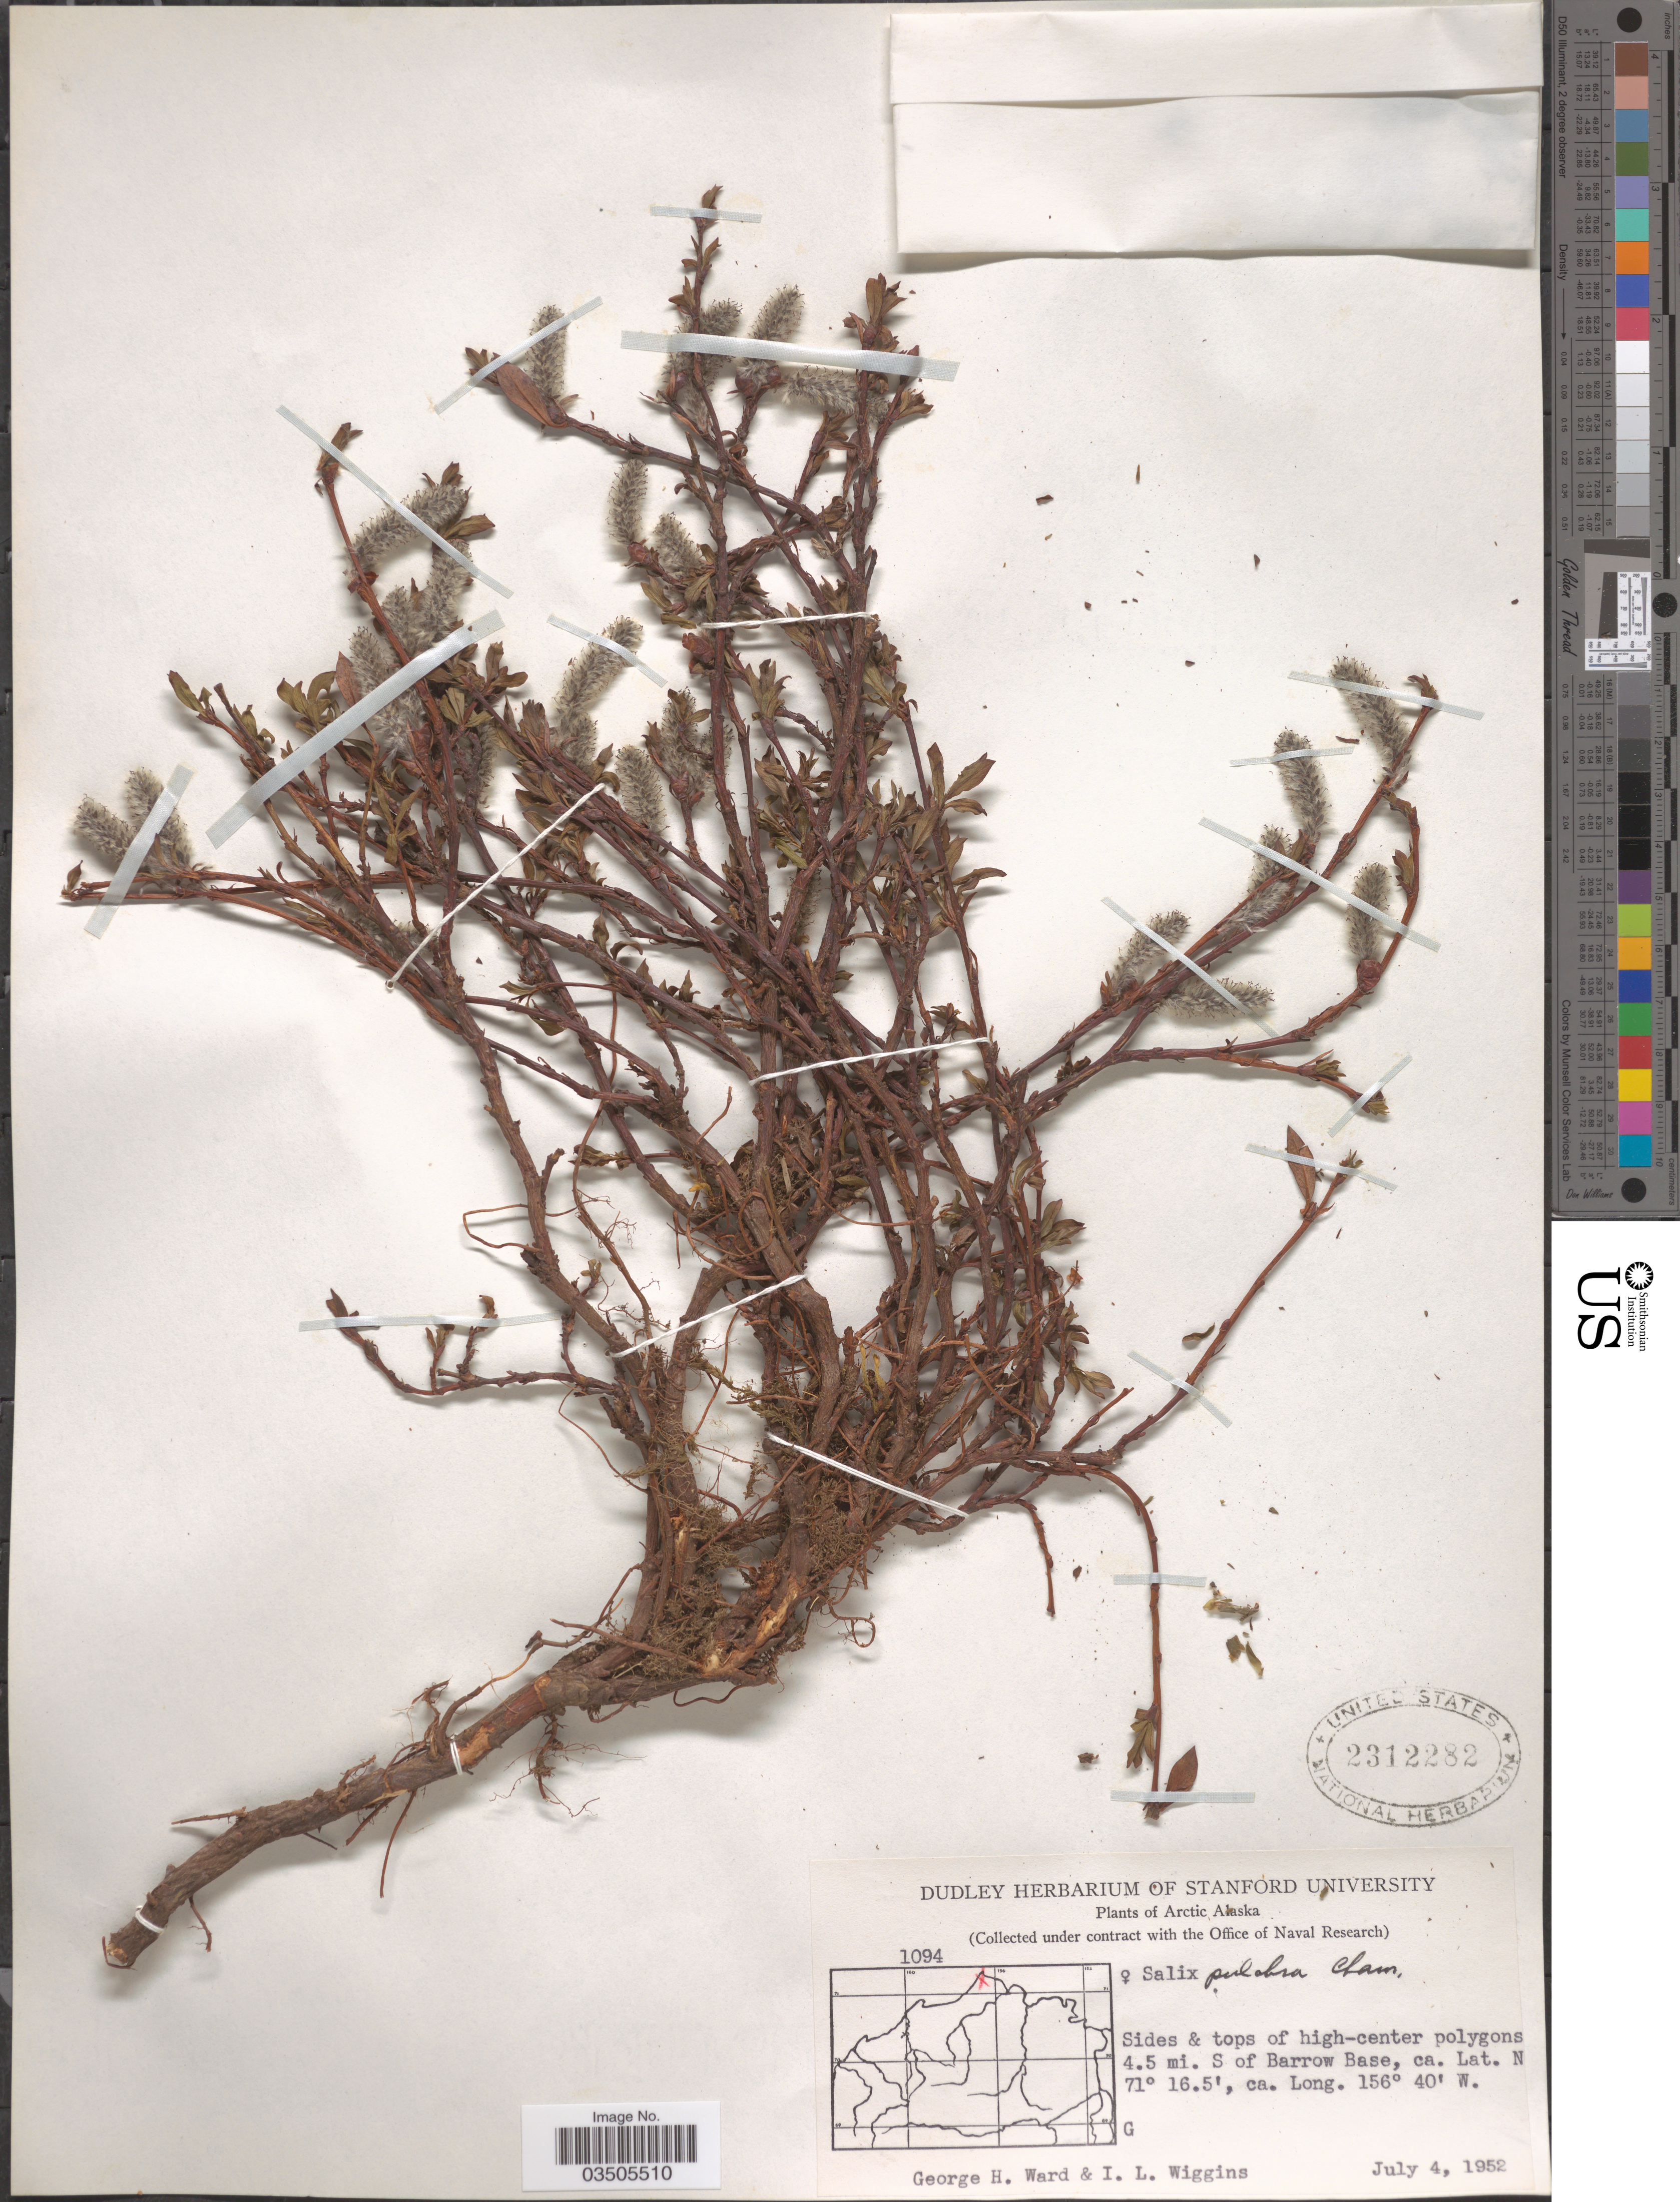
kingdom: Plantae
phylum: Tracheophyta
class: Magnoliopsida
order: Malpighiales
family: Salicaceae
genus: Salix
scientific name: Salix pulchra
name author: Cham.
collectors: G. H. Ward & I. L. Wiggins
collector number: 1094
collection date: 1952-07-04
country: United States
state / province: Alaska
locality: Arctic Alaska. Sides & tops of high-center polygons 4.5 mi. S of Barrow Base.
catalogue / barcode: US 2312282